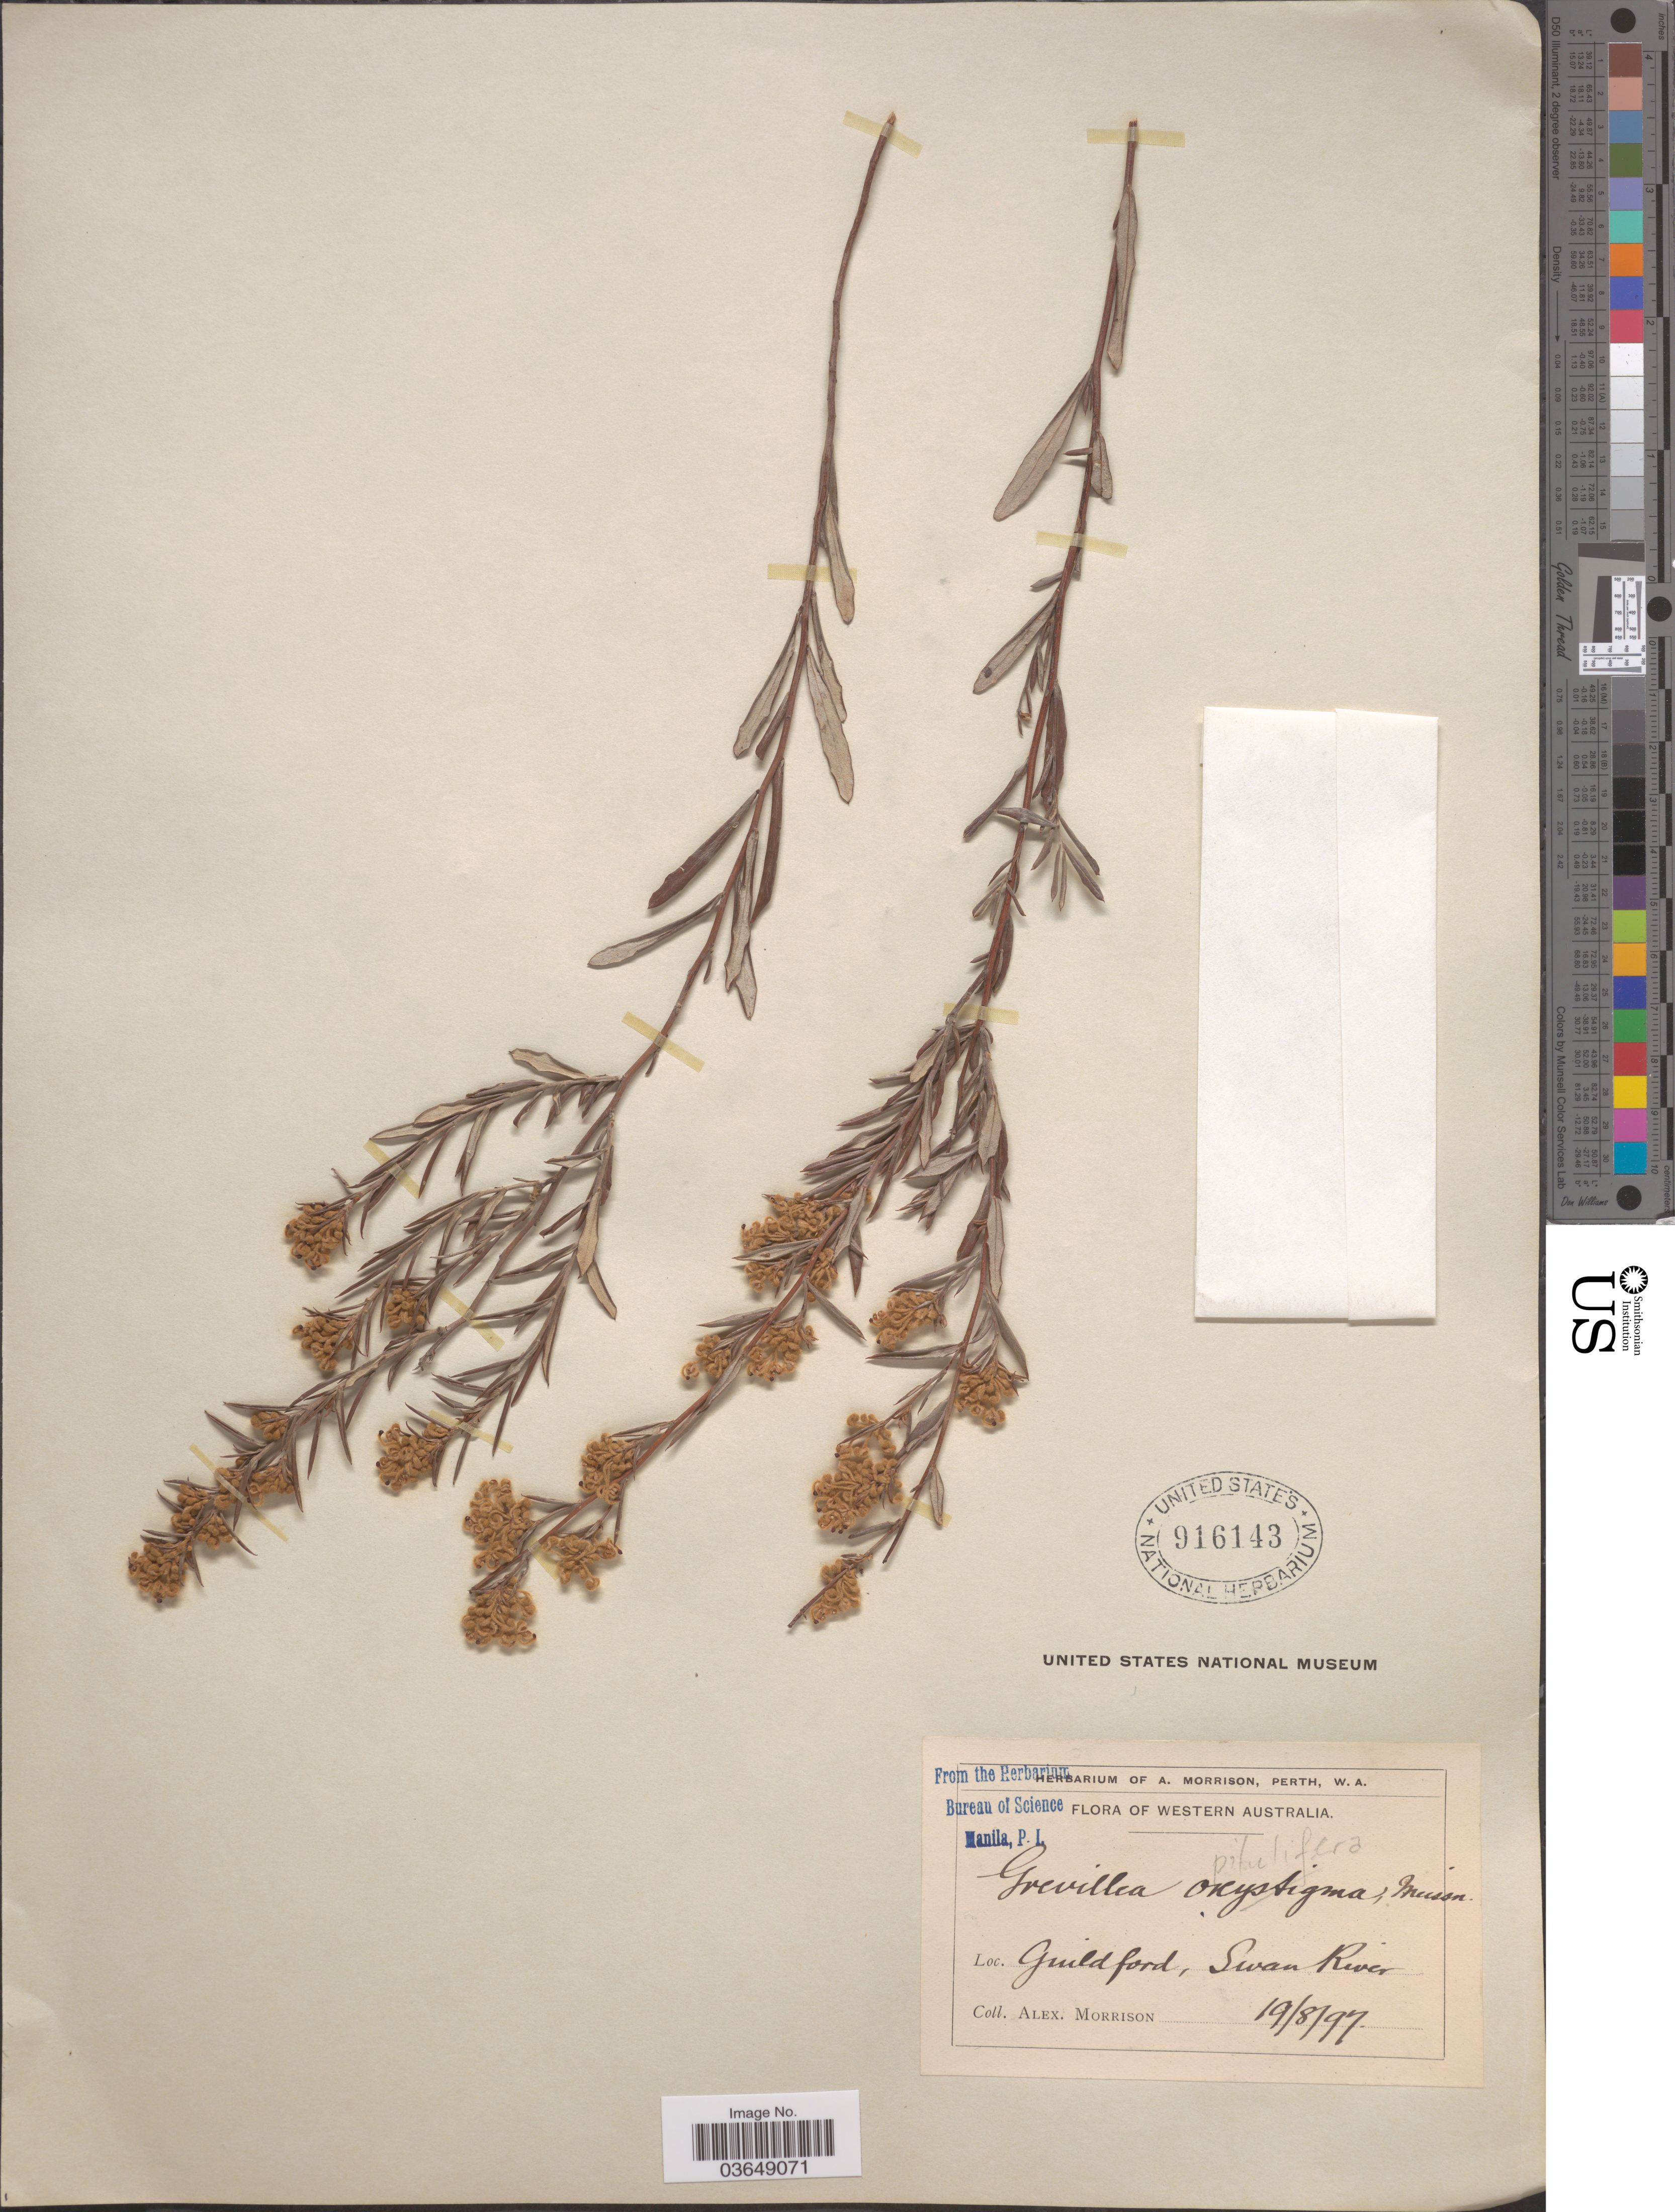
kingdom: Plantae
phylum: Tracheophyta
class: Magnoliopsida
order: Proteales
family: Proteaceae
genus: Grevillea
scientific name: Grevillea pilulifera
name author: (Lindl.) Druce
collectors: A. Morrison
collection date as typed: Transcribed d/m/y: 19/8/97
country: Australia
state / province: Western Australia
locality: Guildford, Swan River.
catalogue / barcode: US 916143